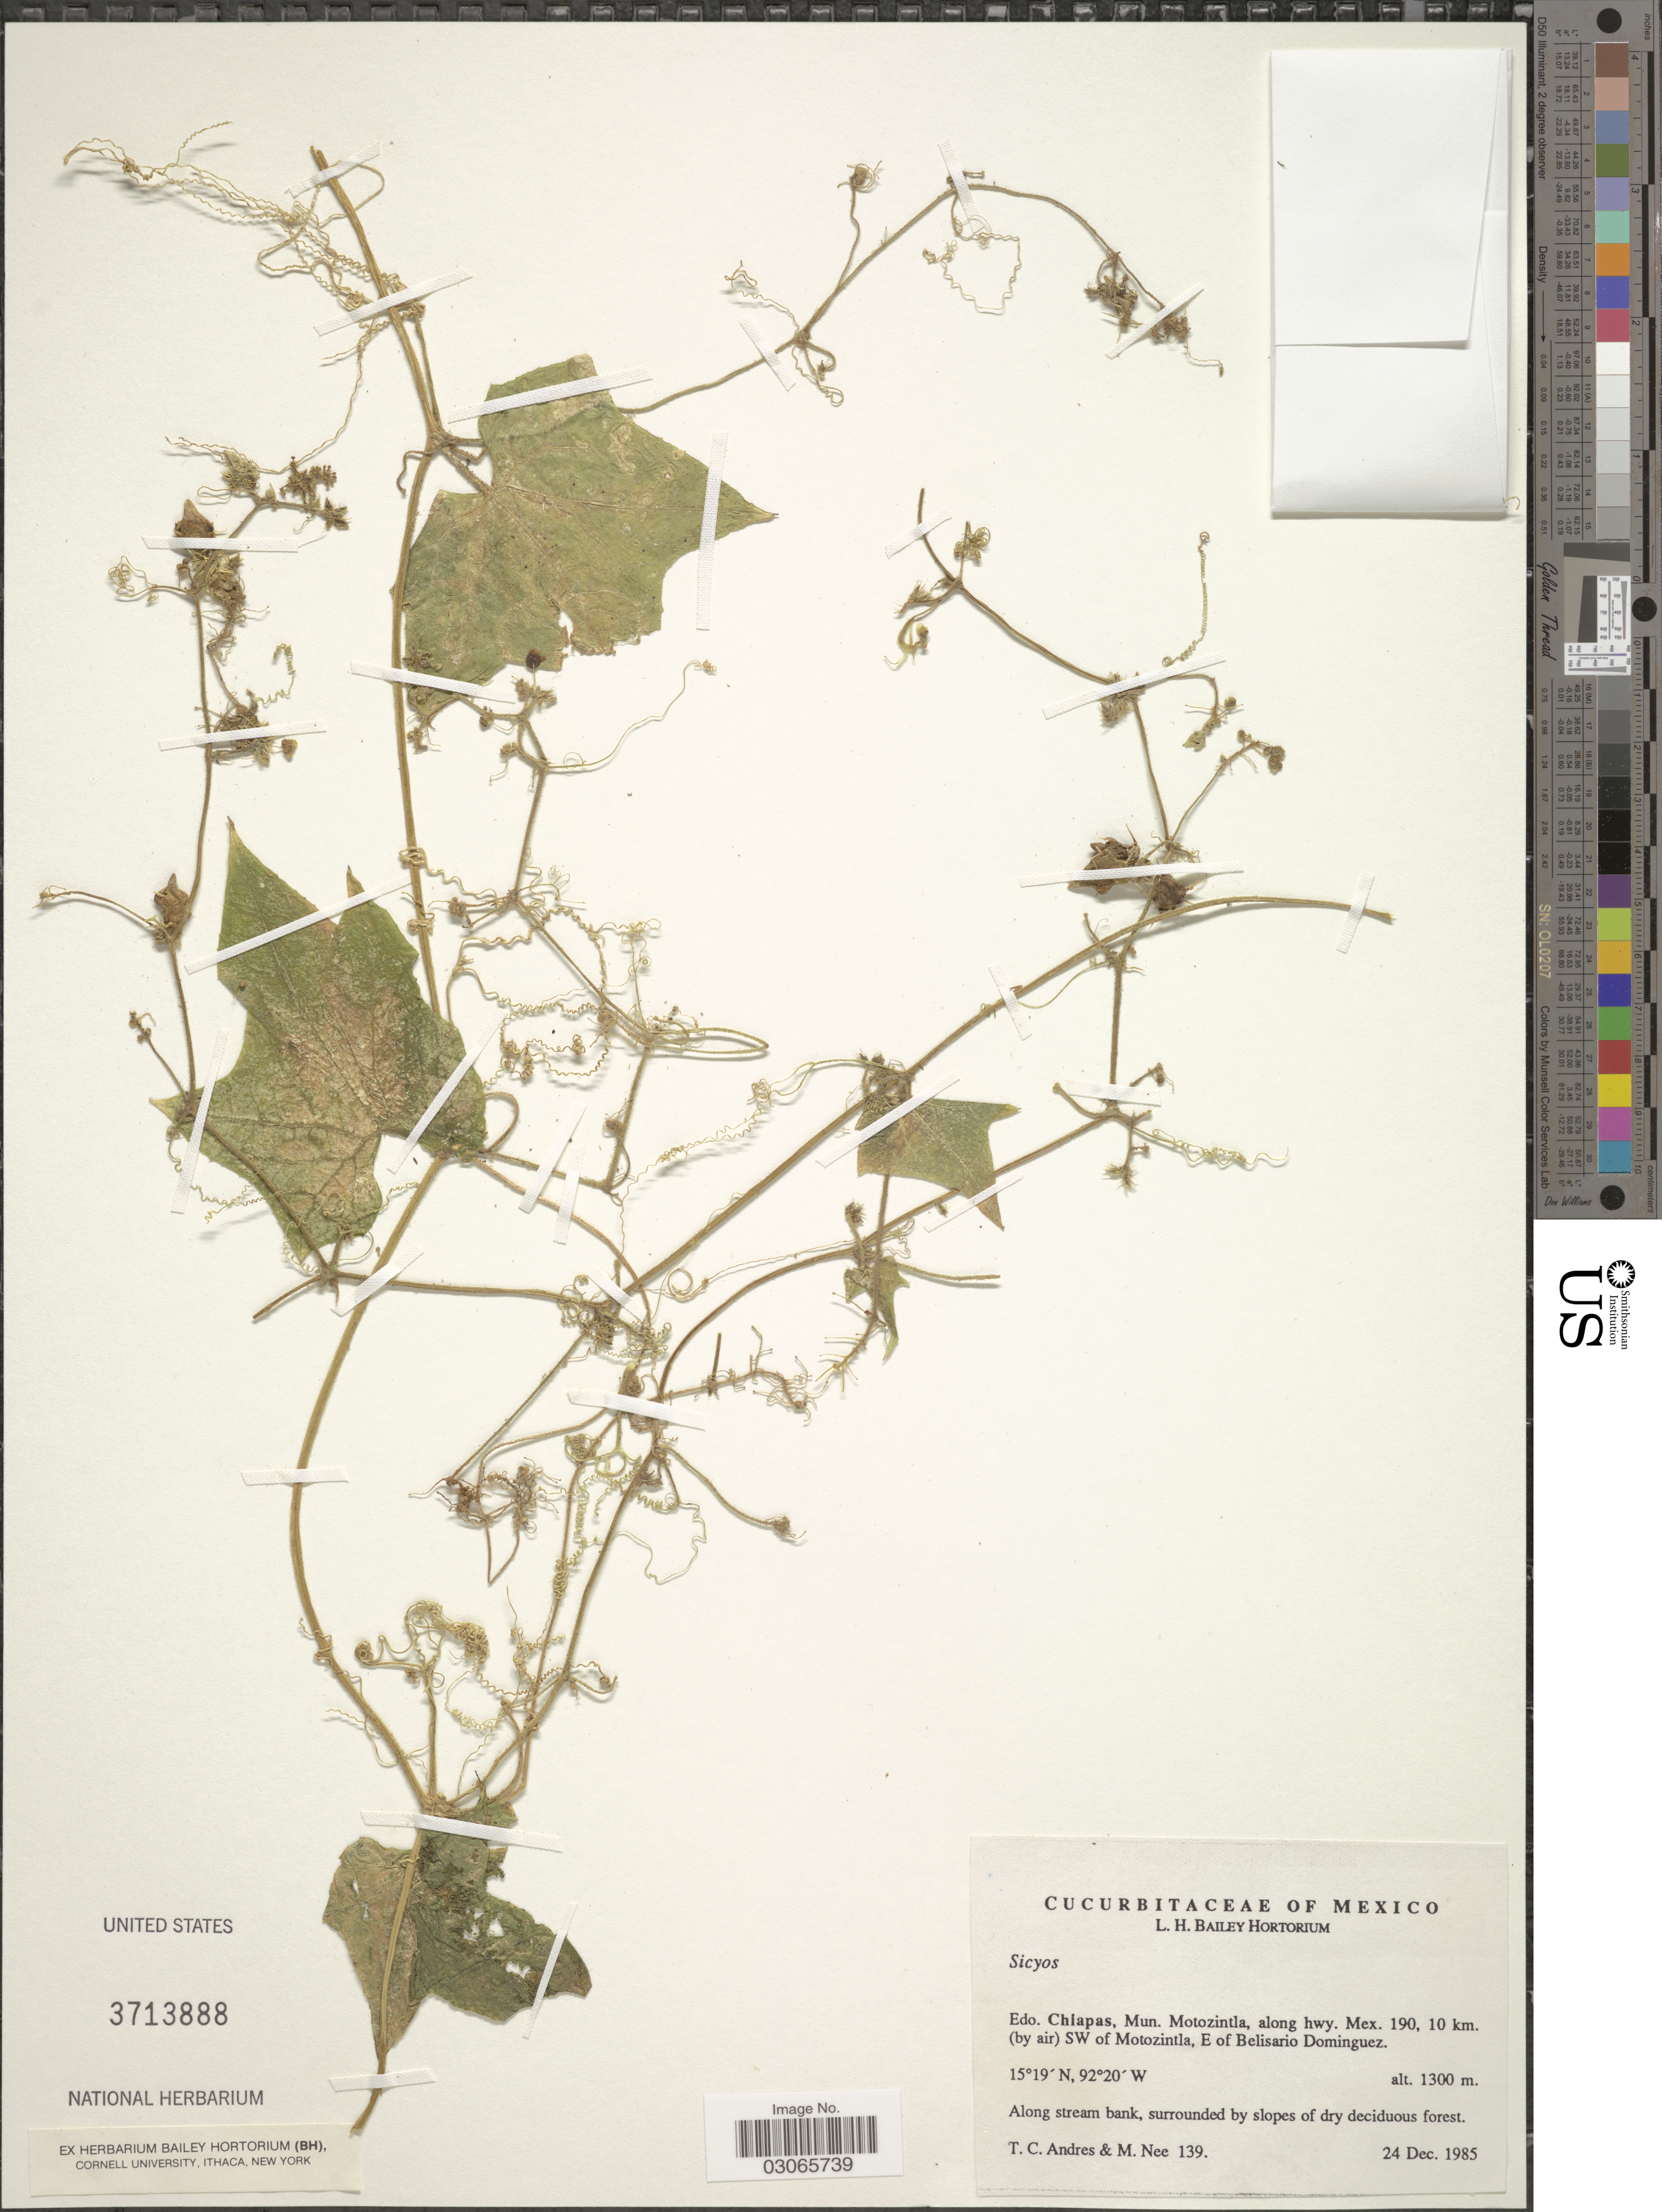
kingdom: Plantae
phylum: Tracheophyta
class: Magnoliopsida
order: Cucurbitales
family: Cucurbitaceae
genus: Sicyos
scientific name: Sicyos sp.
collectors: T. C. Andres & M. Nee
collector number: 139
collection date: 1985-12-24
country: Mexico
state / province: Chiapas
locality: Mun. Motozintla, along hwy. Mex. 190, 10 km. (by air) SW of Motozintla, E of Belisario Dominguez.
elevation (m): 1300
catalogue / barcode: US 3713888